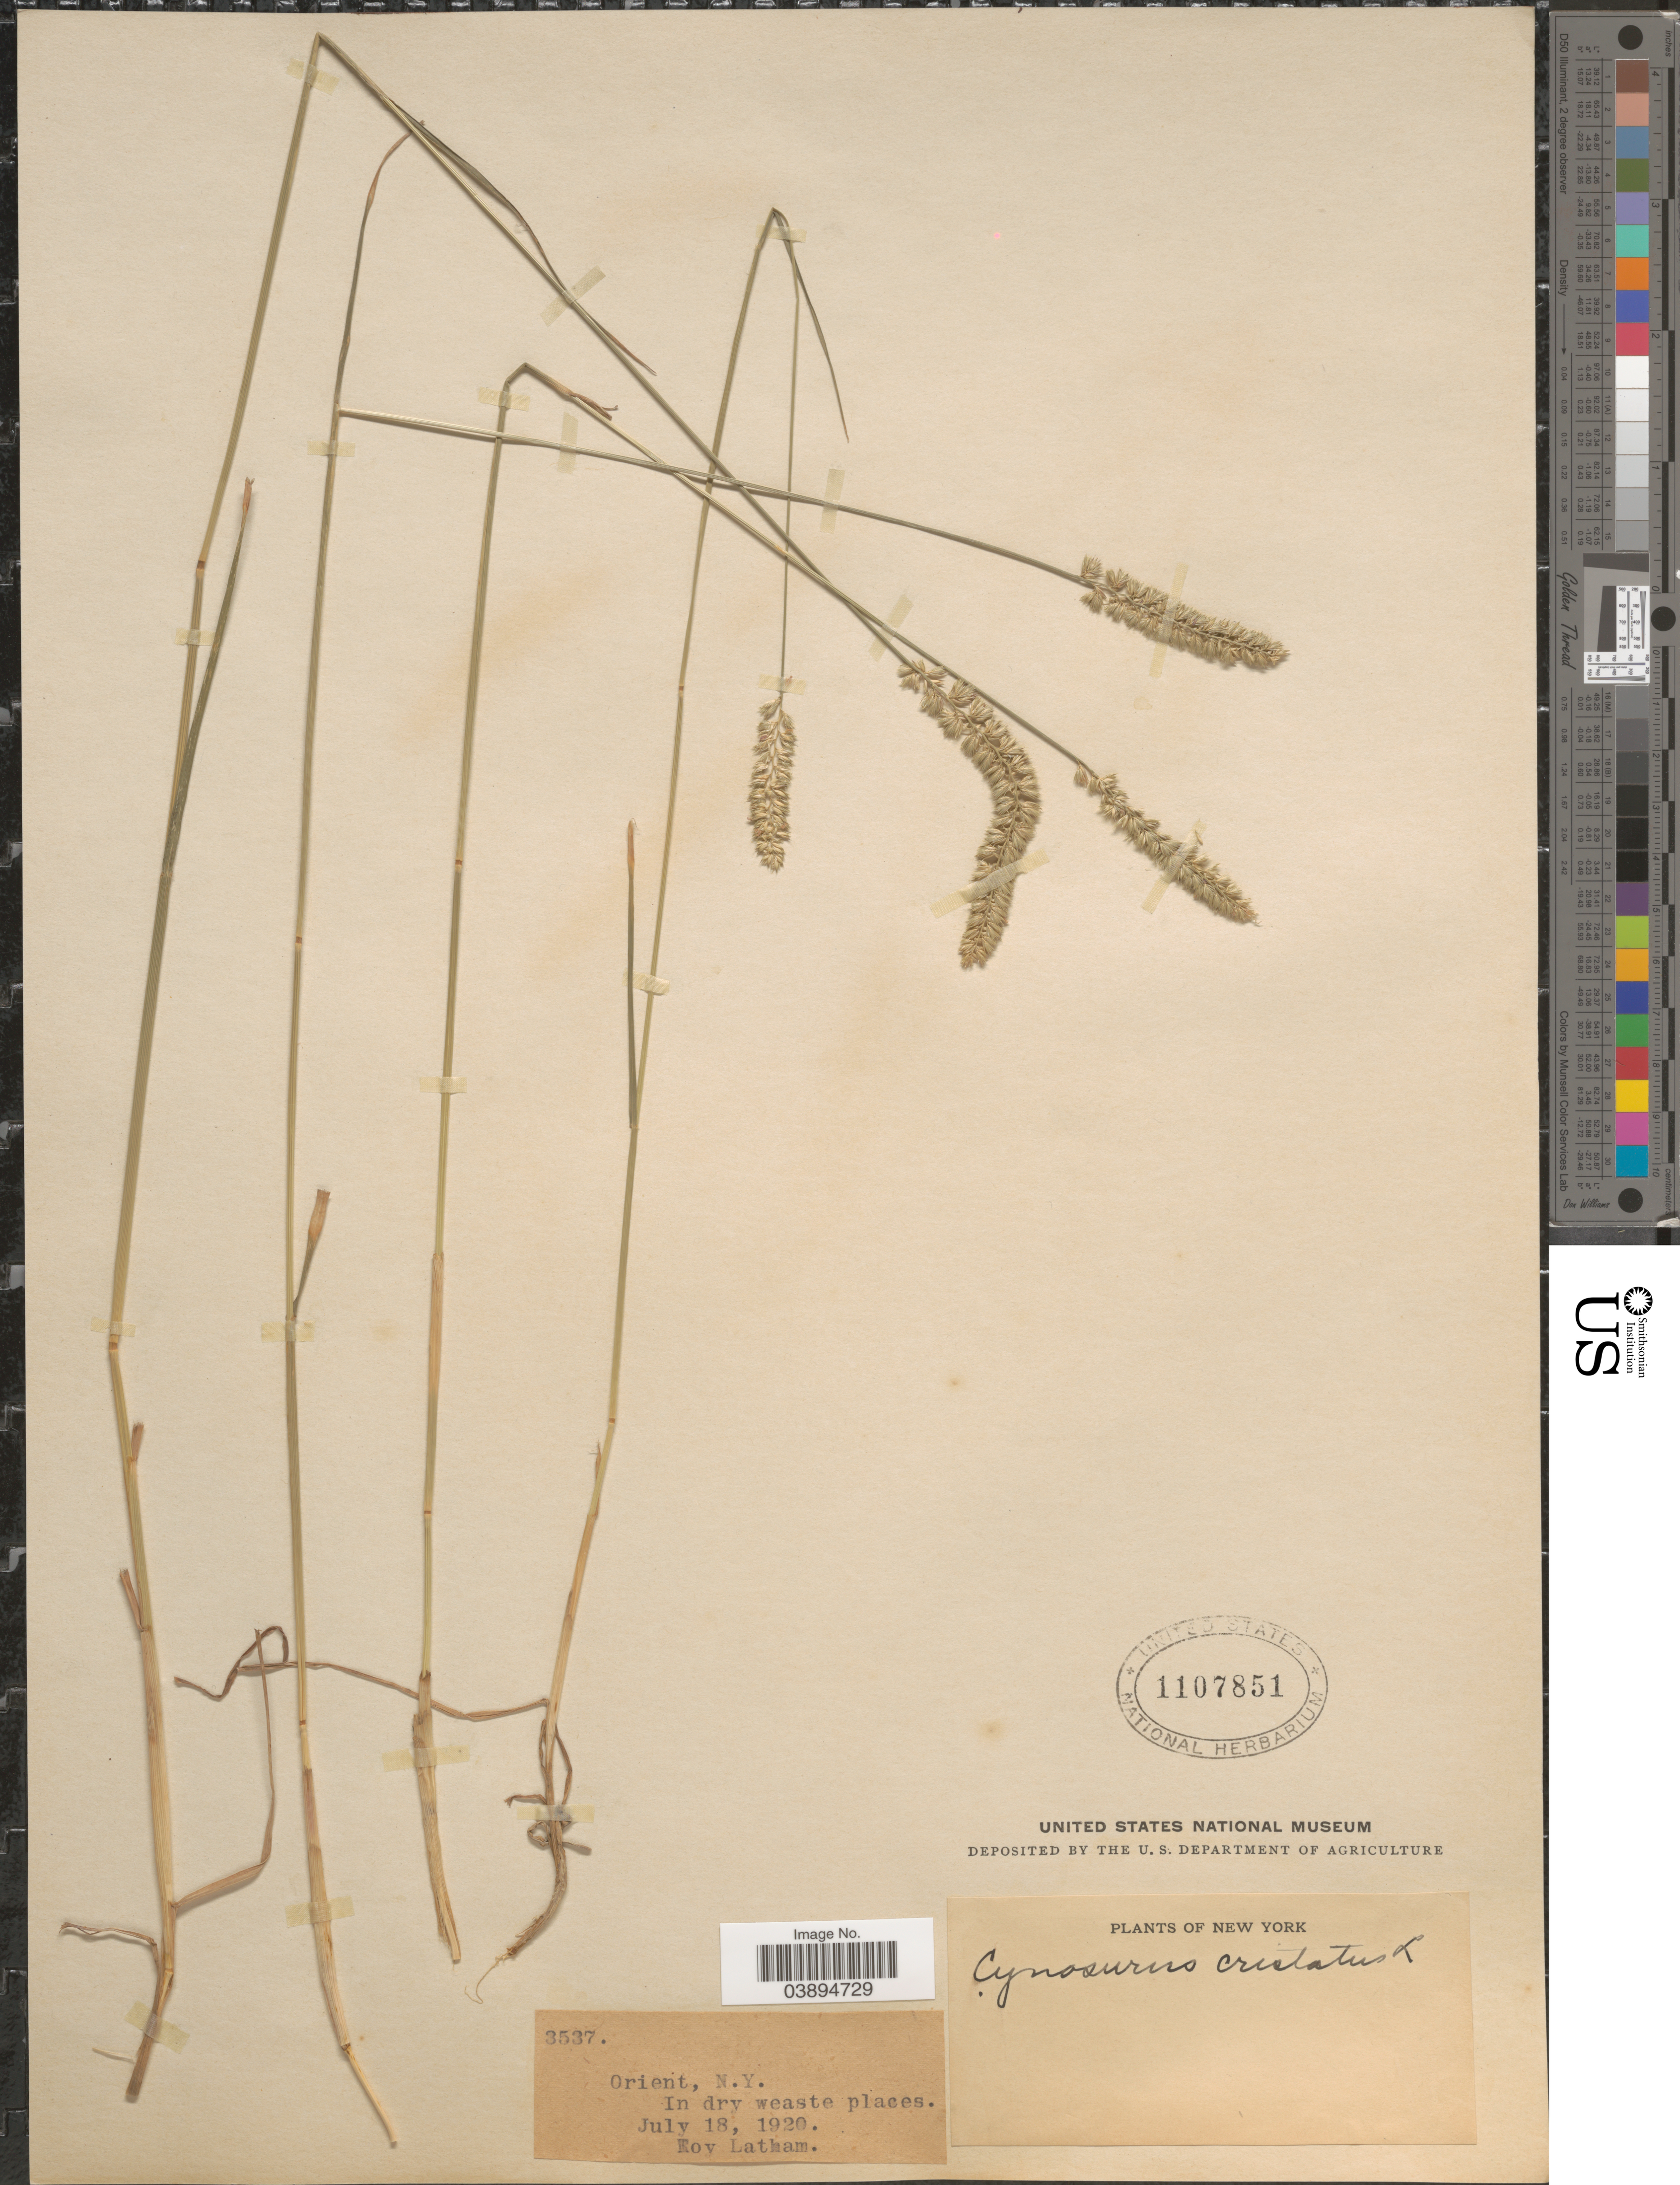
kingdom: Plantae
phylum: Tracheophyta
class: Liliopsida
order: Poales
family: Poaceae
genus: Cynosurus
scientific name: Cynosurus cristatus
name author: L.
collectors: R. Latham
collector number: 3537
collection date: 1920-07-18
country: United States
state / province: New York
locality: Orient.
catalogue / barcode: US 1107851